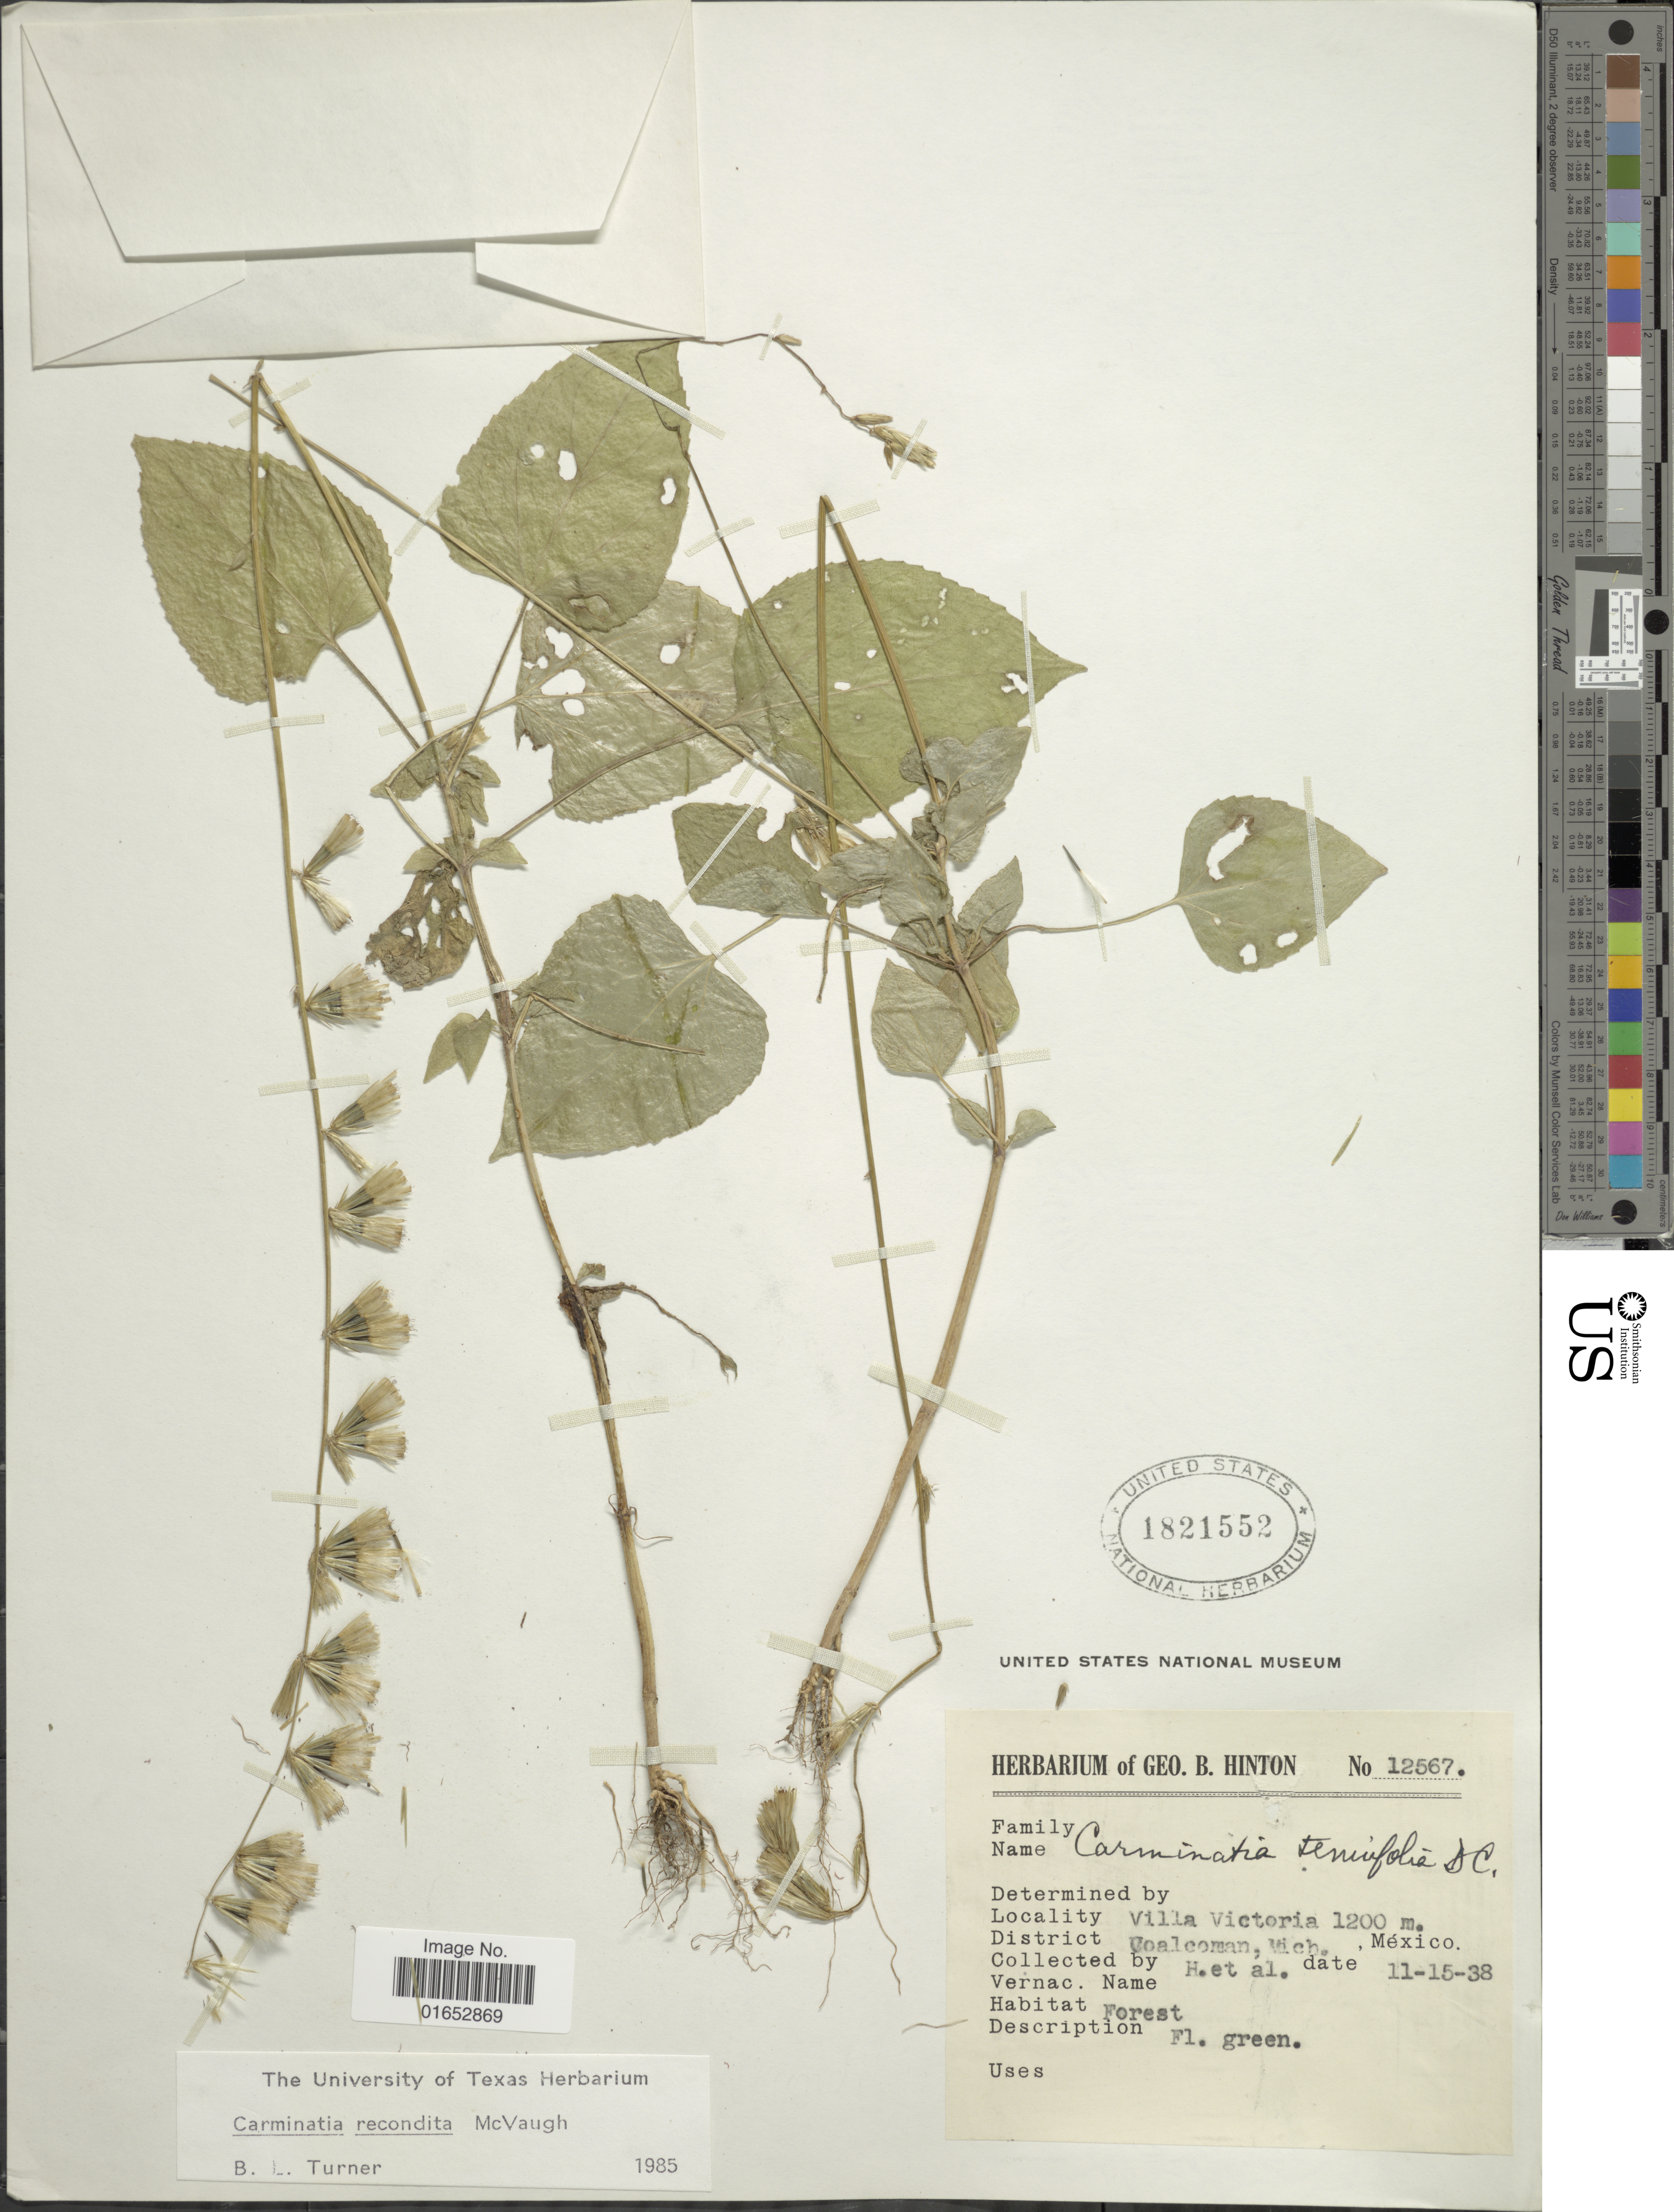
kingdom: Plantae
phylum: Tracheophyta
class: Magnoliopsida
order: Asterales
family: Asteraceae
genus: Carminatia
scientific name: Carminatia recondita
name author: McVaugh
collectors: G. B. Hinton & et al.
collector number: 12567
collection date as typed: Transcribed d/m/y: 15/11/38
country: Mexico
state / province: Michoacán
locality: Villa Victoria, District Coalcoman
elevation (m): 1200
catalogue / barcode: US 1821552